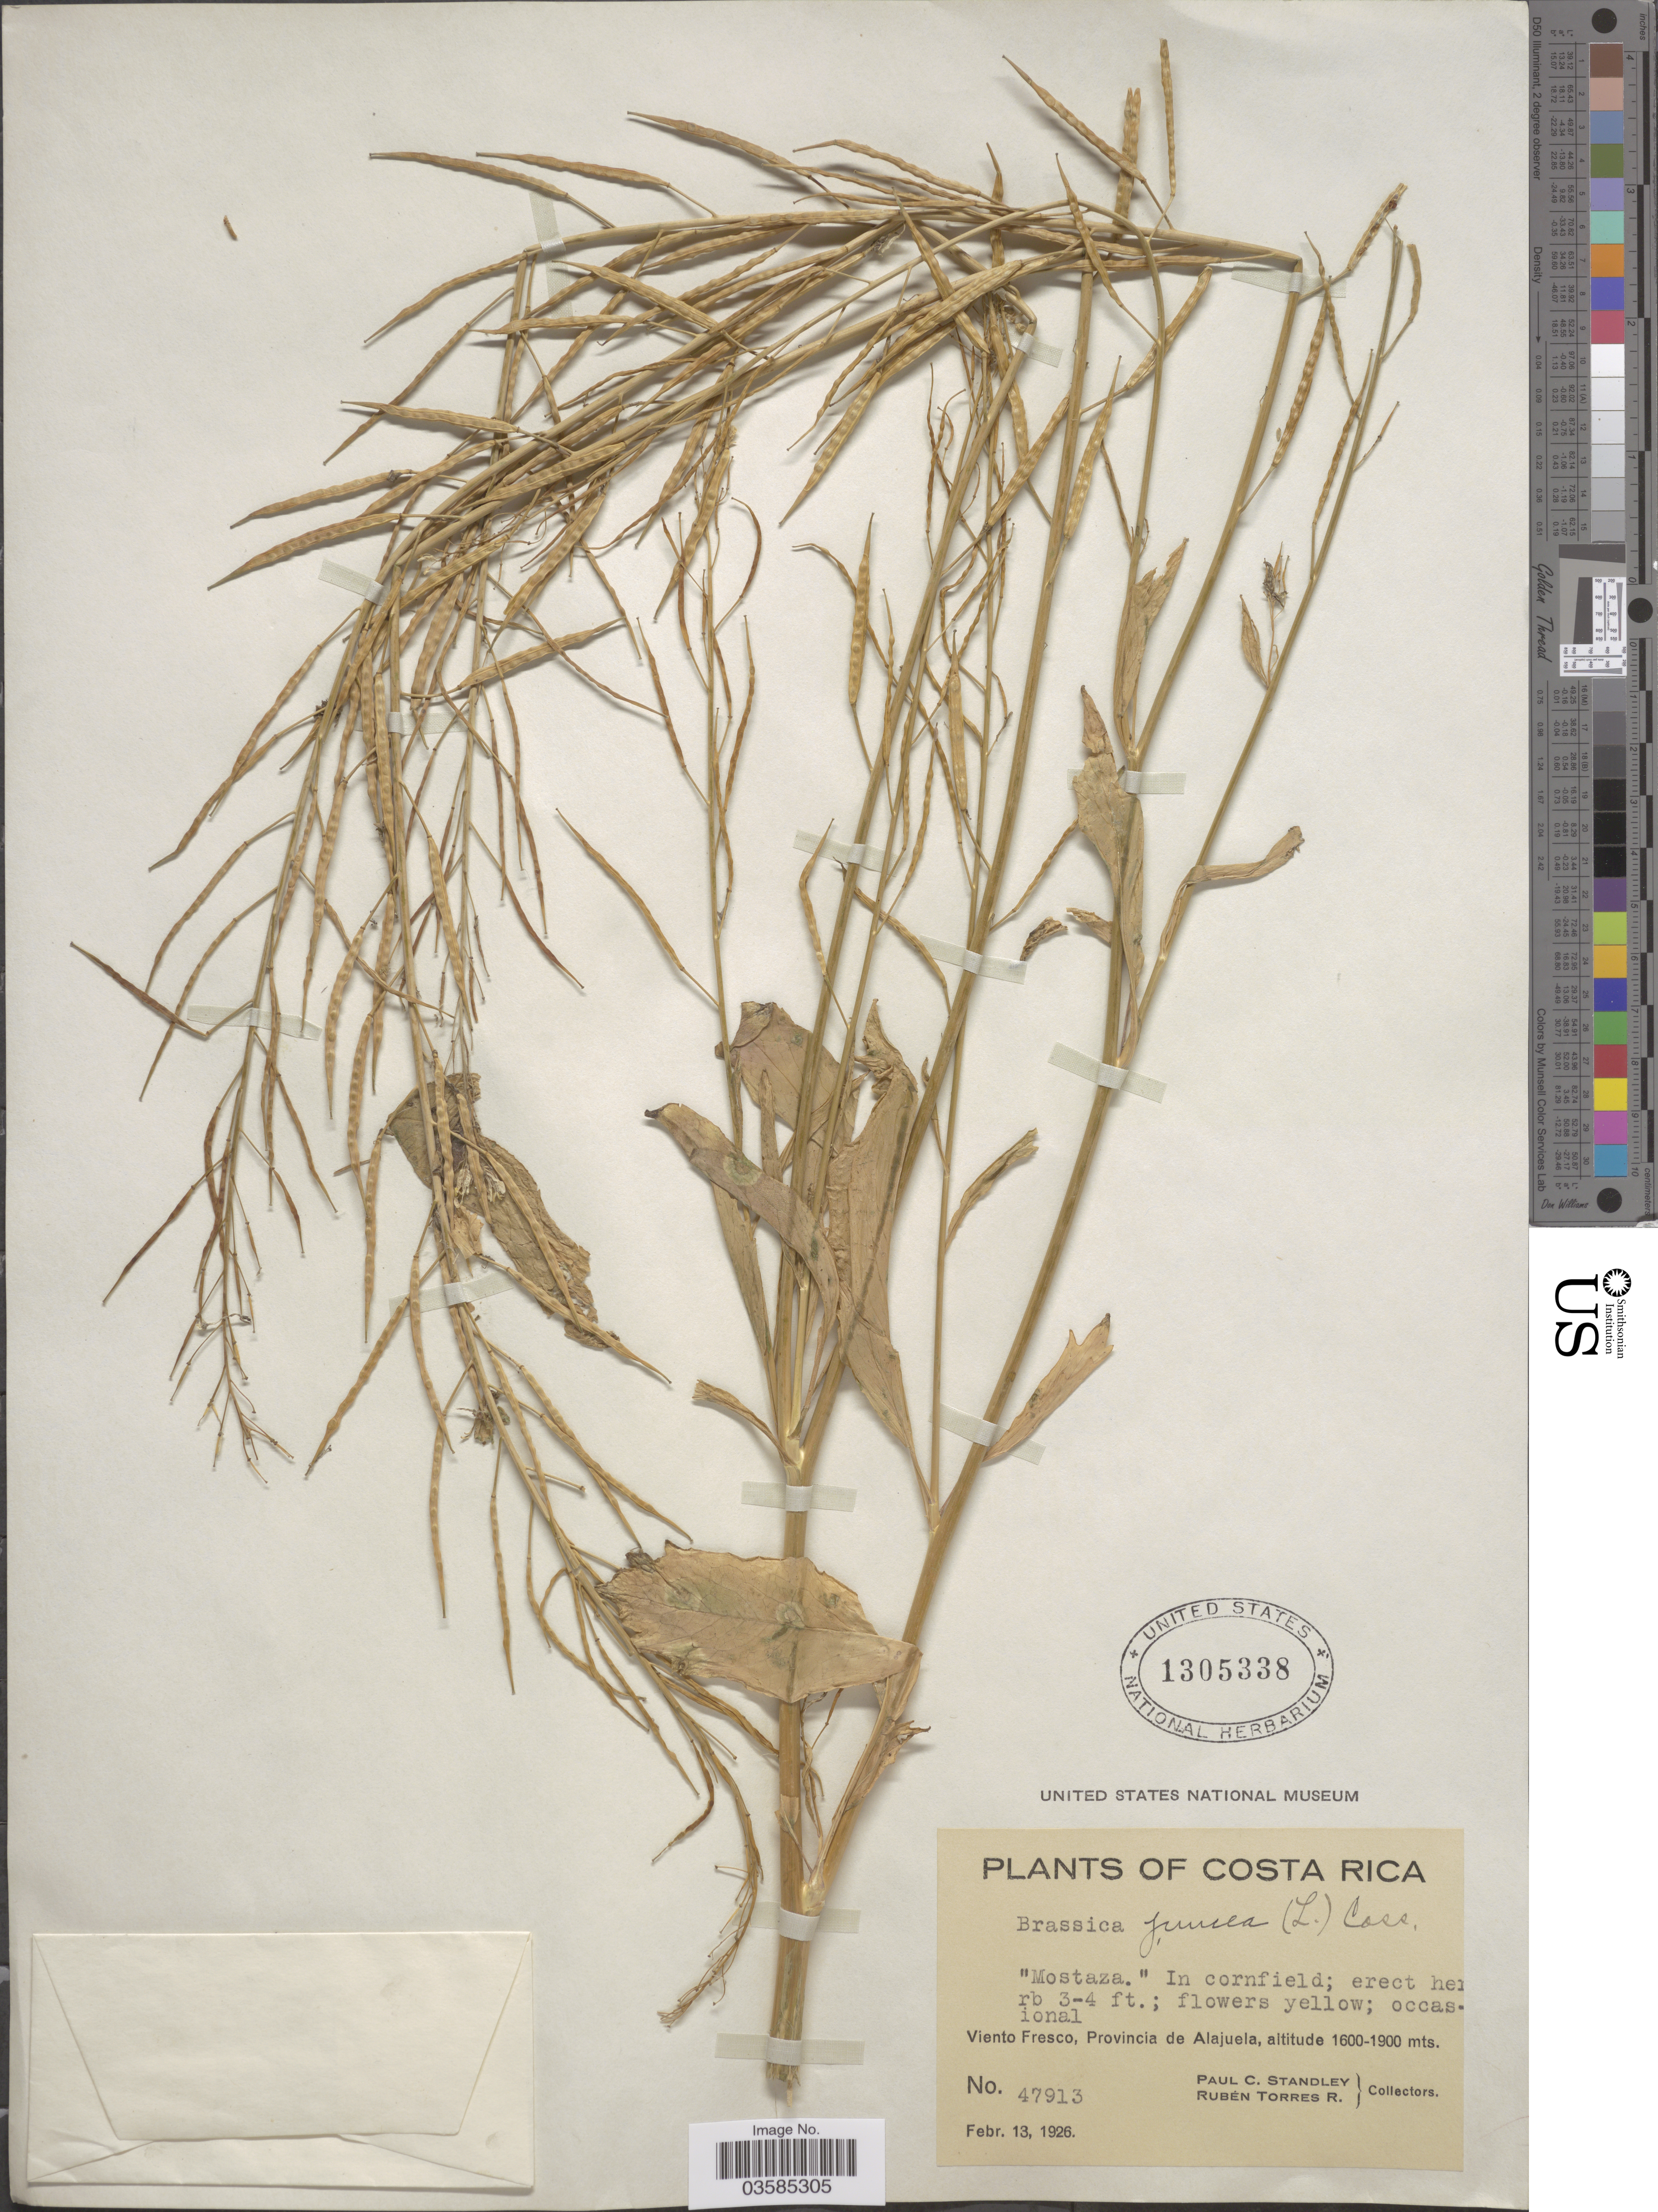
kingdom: Plantae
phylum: Tracheophyta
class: Magnoliopsida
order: Brassicales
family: Brassicaceae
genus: Brassica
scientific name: Brassica juncea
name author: (L.) Czern.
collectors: P. C. Standley & R. Torres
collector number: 47913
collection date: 1926-02-13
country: Costa Rica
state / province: Alajuela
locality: Viento Fresco.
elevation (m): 1600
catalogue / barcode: US 1305338